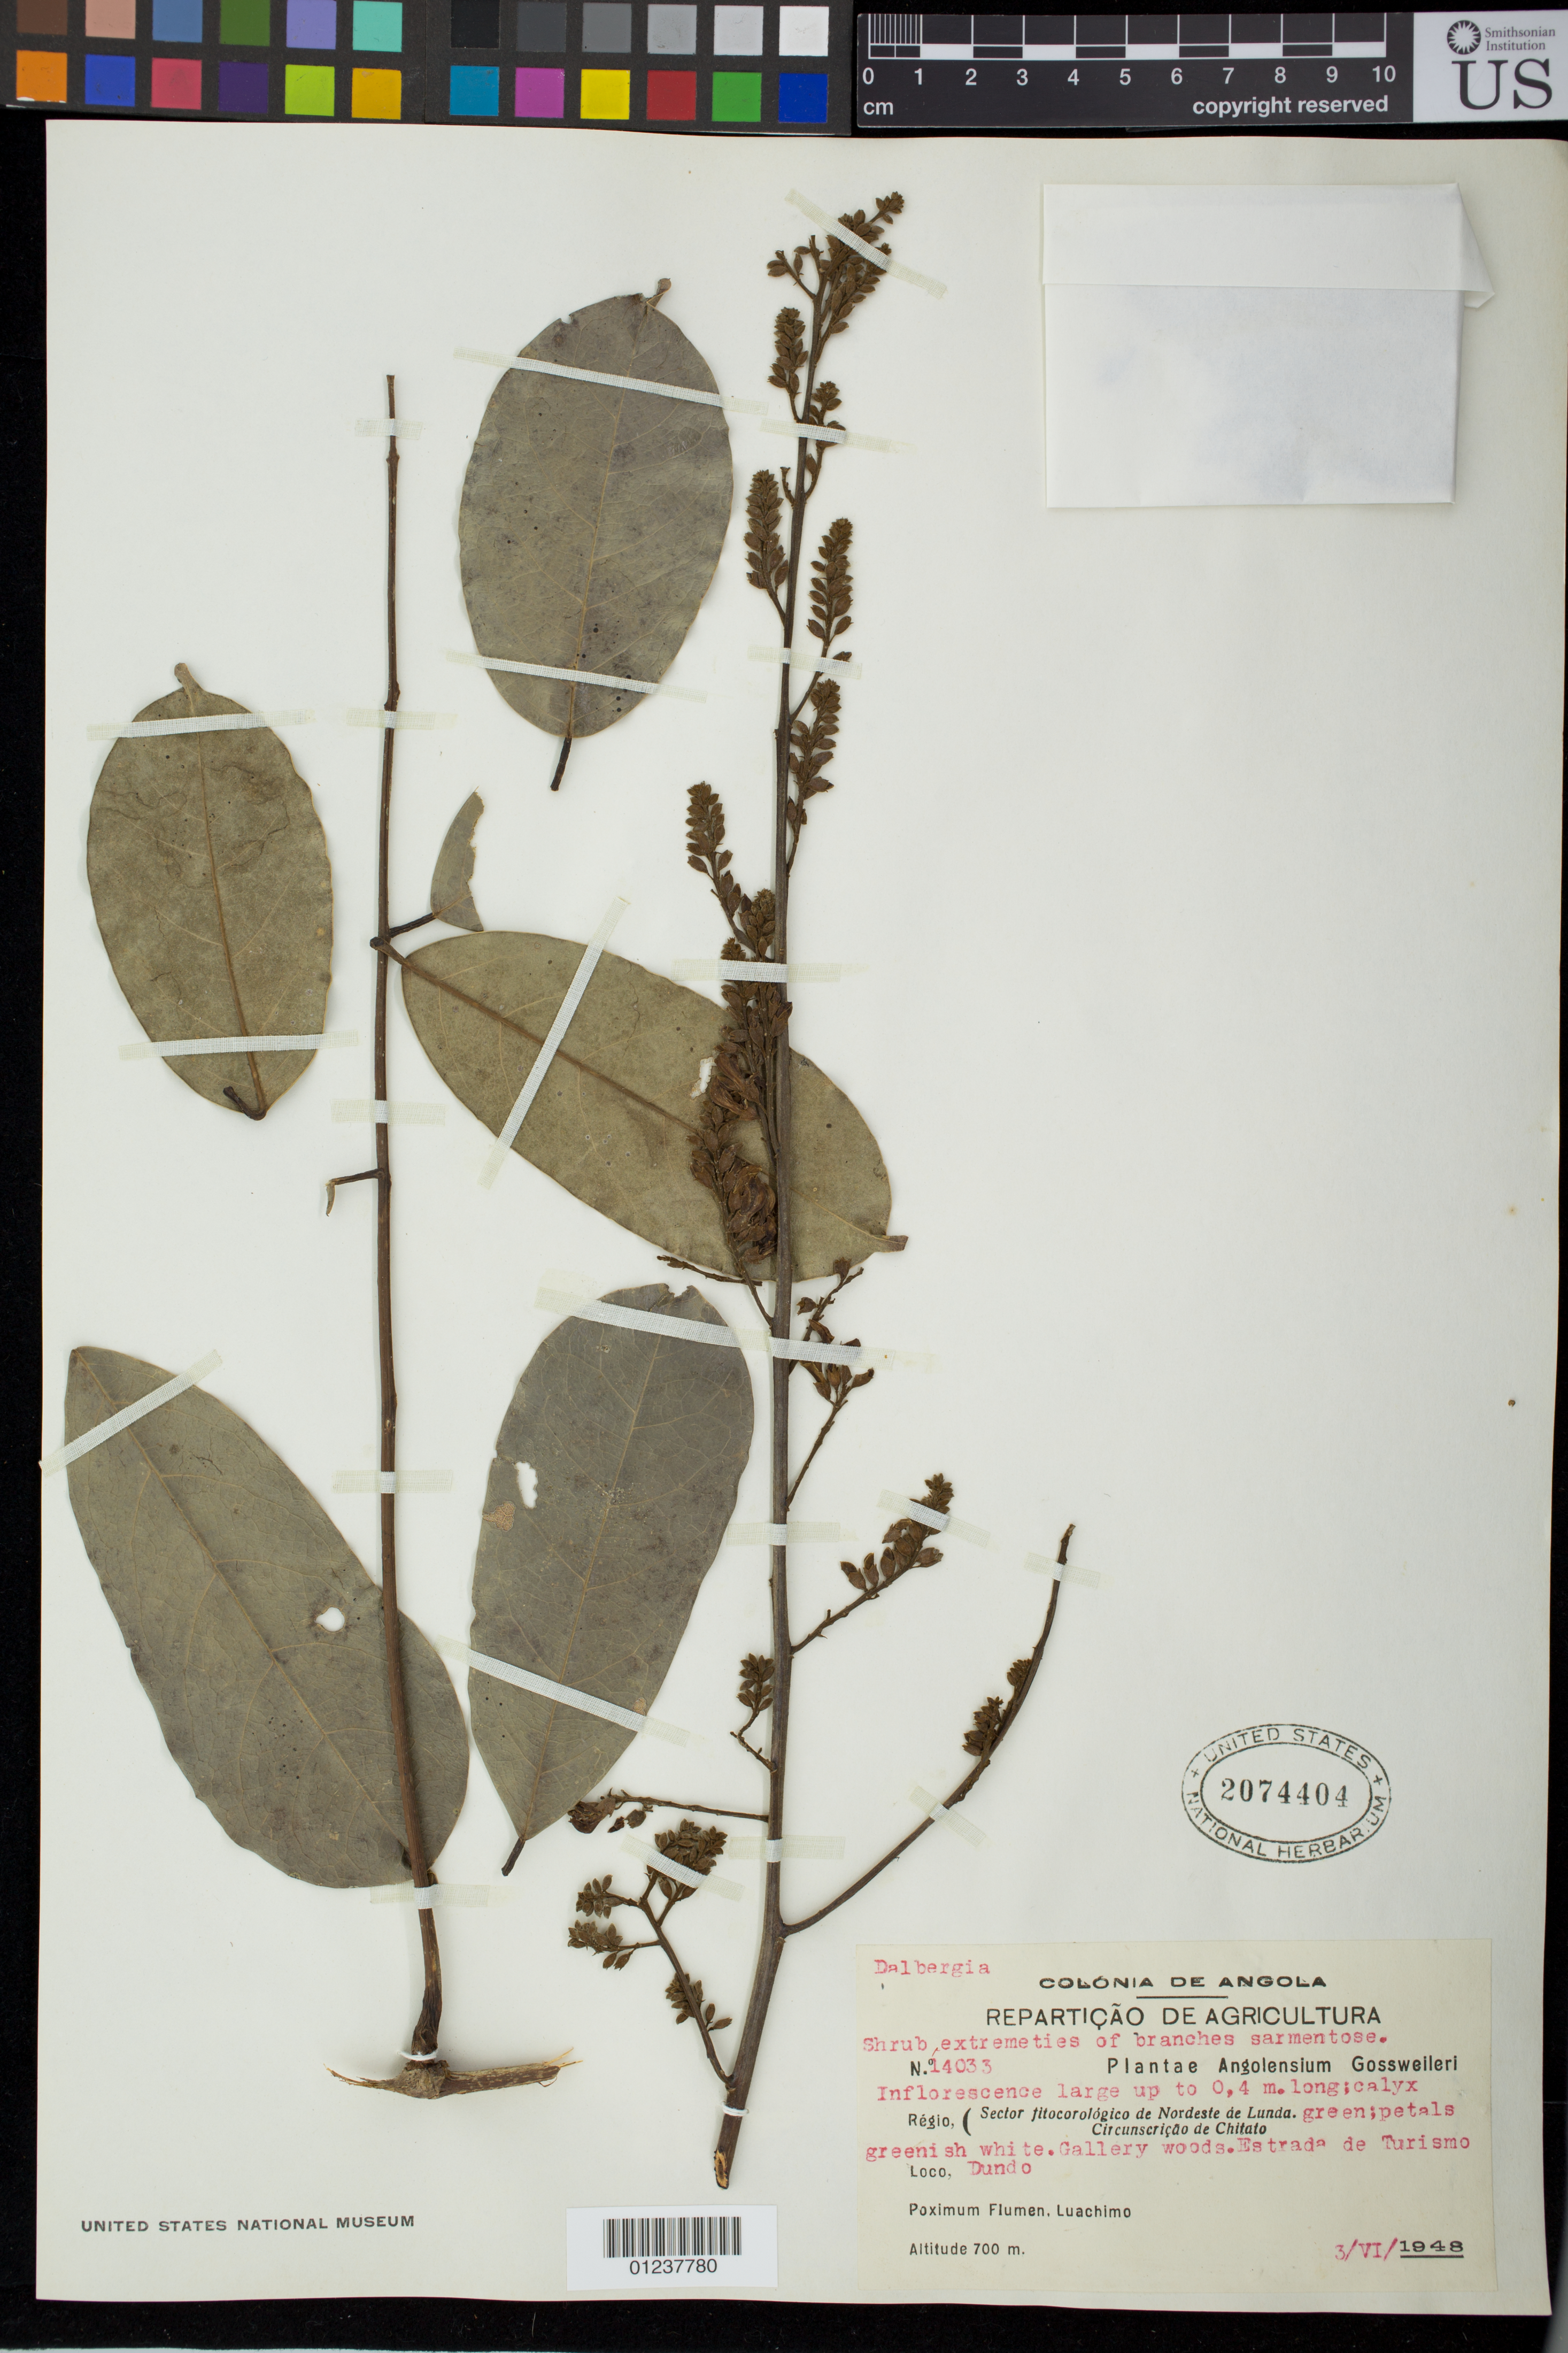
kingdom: Plantae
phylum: Tracheophyta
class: Magnoliopsida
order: Fabales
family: Fabaceae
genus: Dalbergia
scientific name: Dalbergia sp.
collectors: -. Gossweiler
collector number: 14033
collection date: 1948-06-03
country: Angola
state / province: Lunda Norte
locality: Regio, Sector fitocorologico de Nordeste de Lunda. Circunscricao de Chitato. Loco, Dundo. Poximum Flumen. Luachimo.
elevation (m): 700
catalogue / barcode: US 2074404